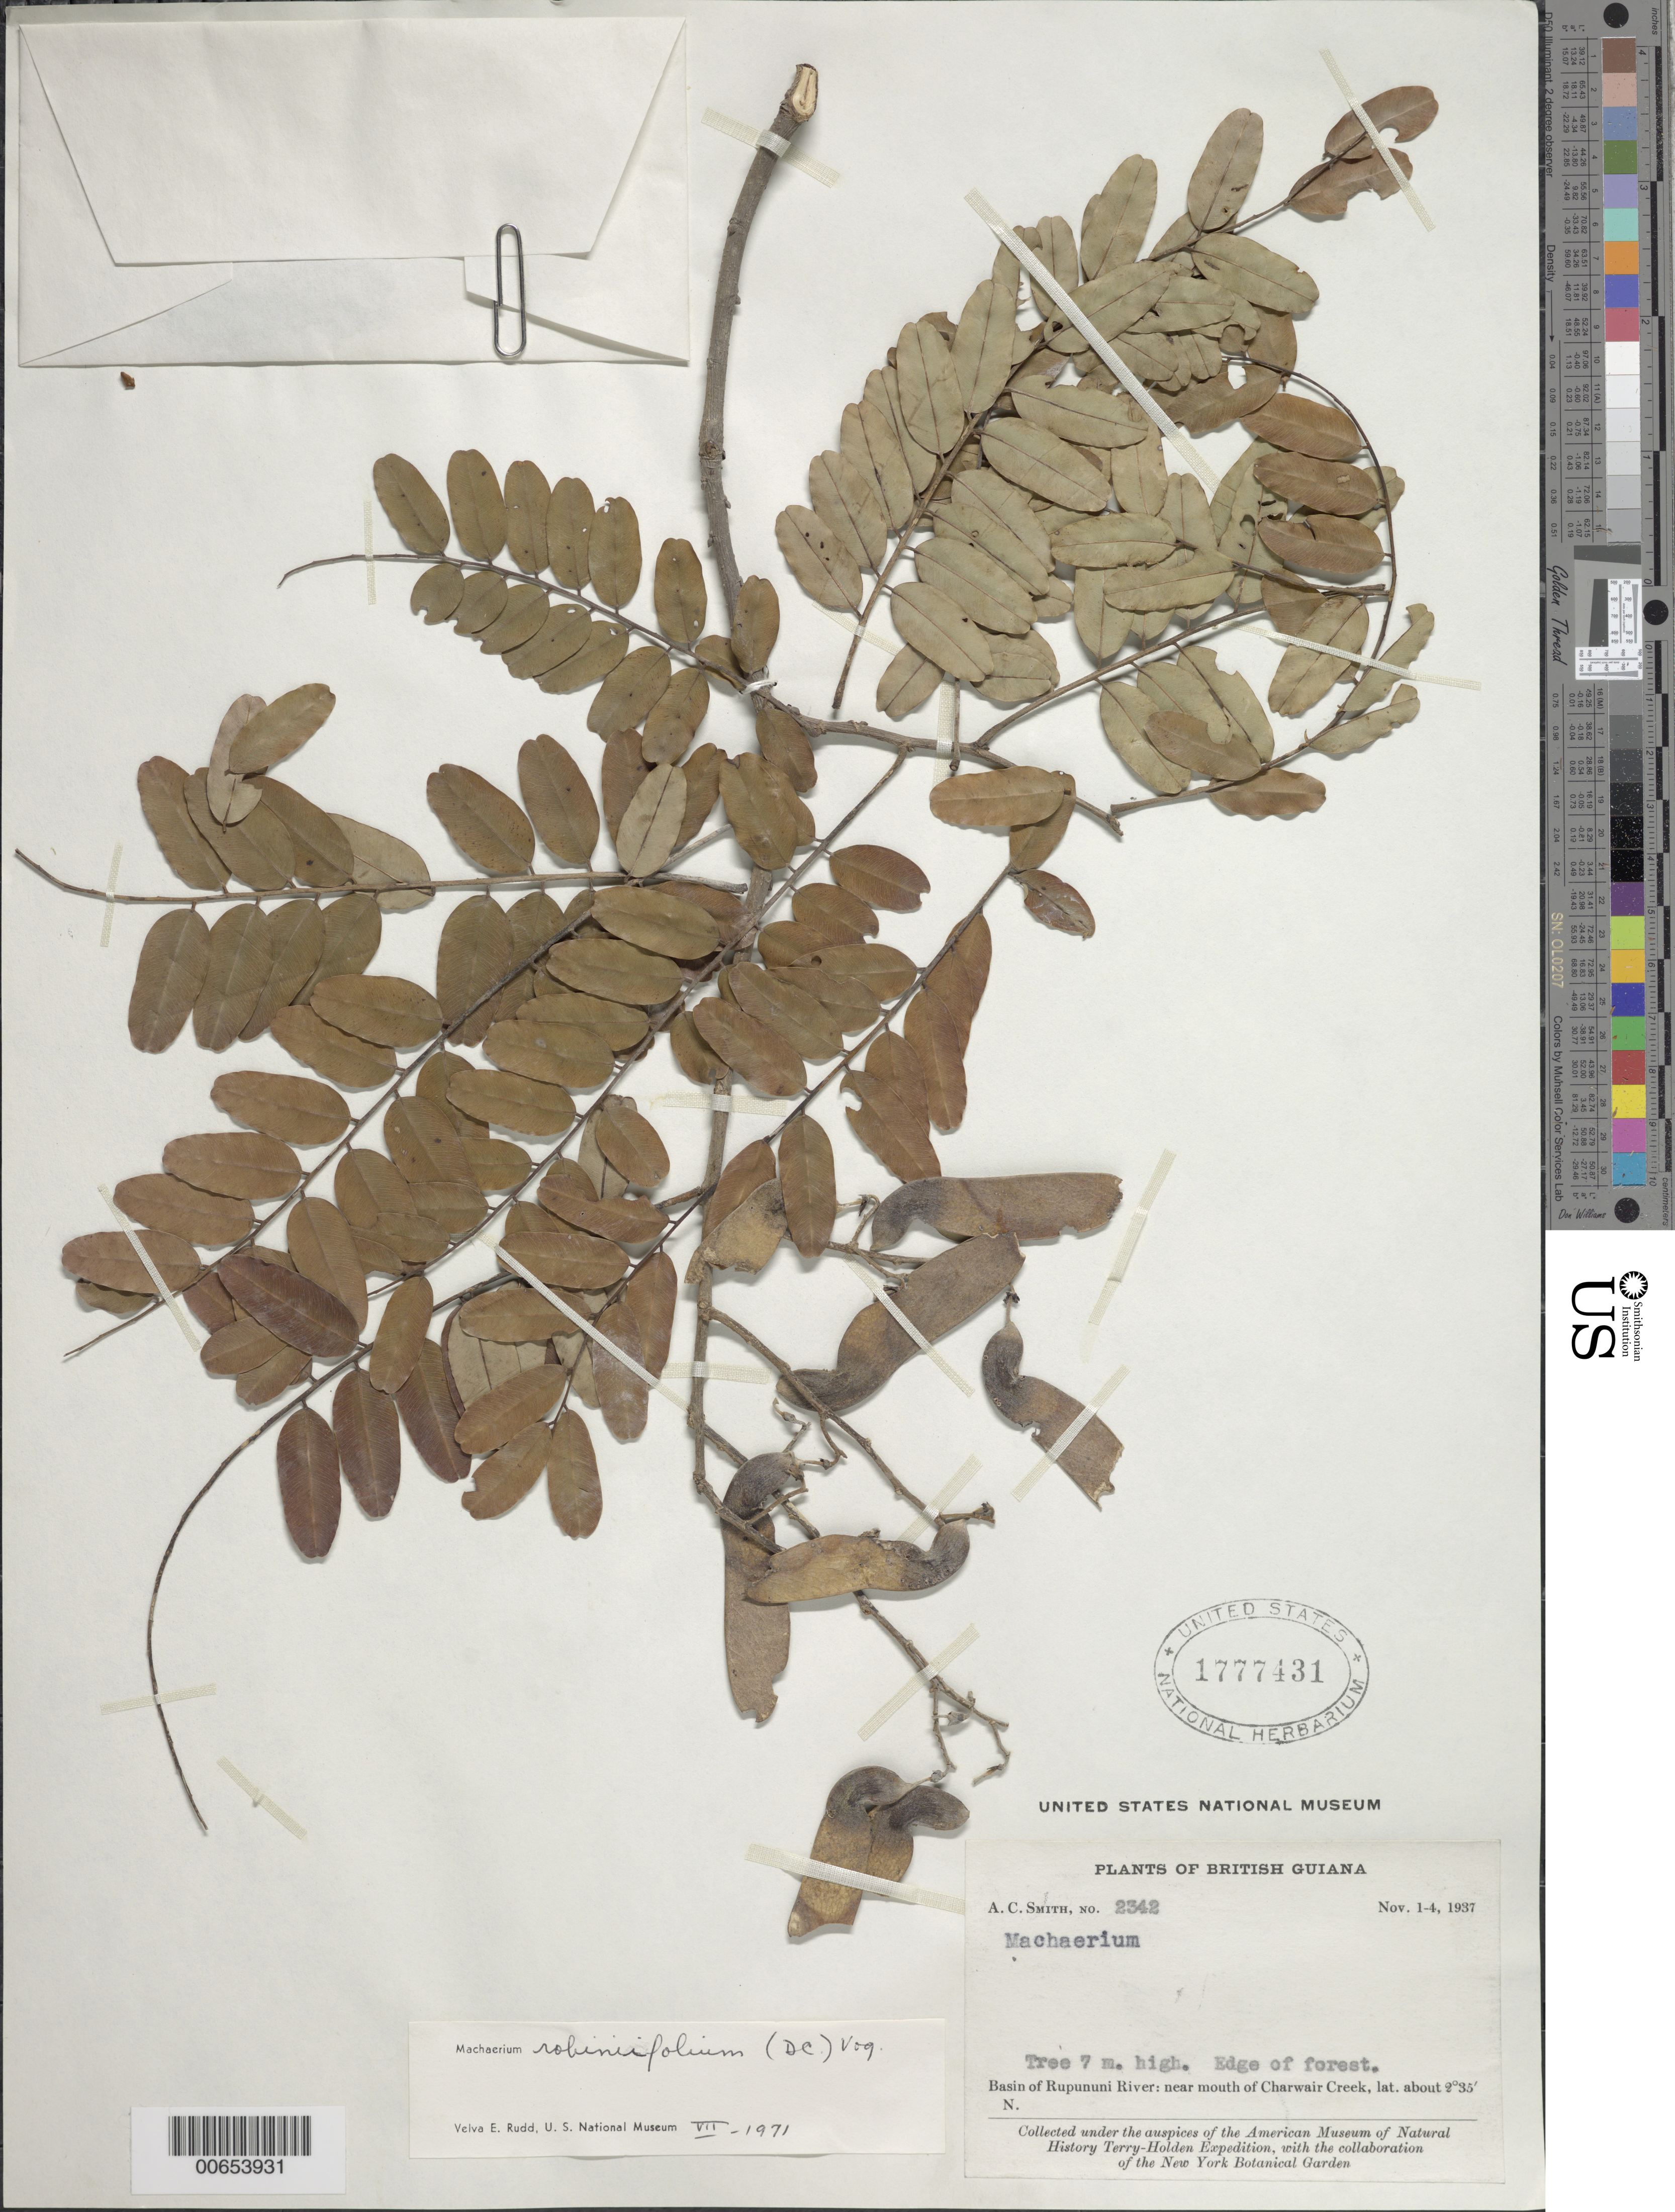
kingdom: Plantae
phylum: Tracheophyta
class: Magnoliopsida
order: Fabales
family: Fabaceae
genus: Machaerium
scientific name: Machaerium robinifolium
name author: (DC.) Vogel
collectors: A. C. Smith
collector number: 2342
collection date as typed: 1-Nov-37 to 4-Nov-37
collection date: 1937-11-01/1937-11-04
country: Guyana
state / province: U. Takutu-U. Essequibo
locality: Charwair Creek, near mouth, Rupununi R. basin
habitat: Edge of forest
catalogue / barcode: US 1777431